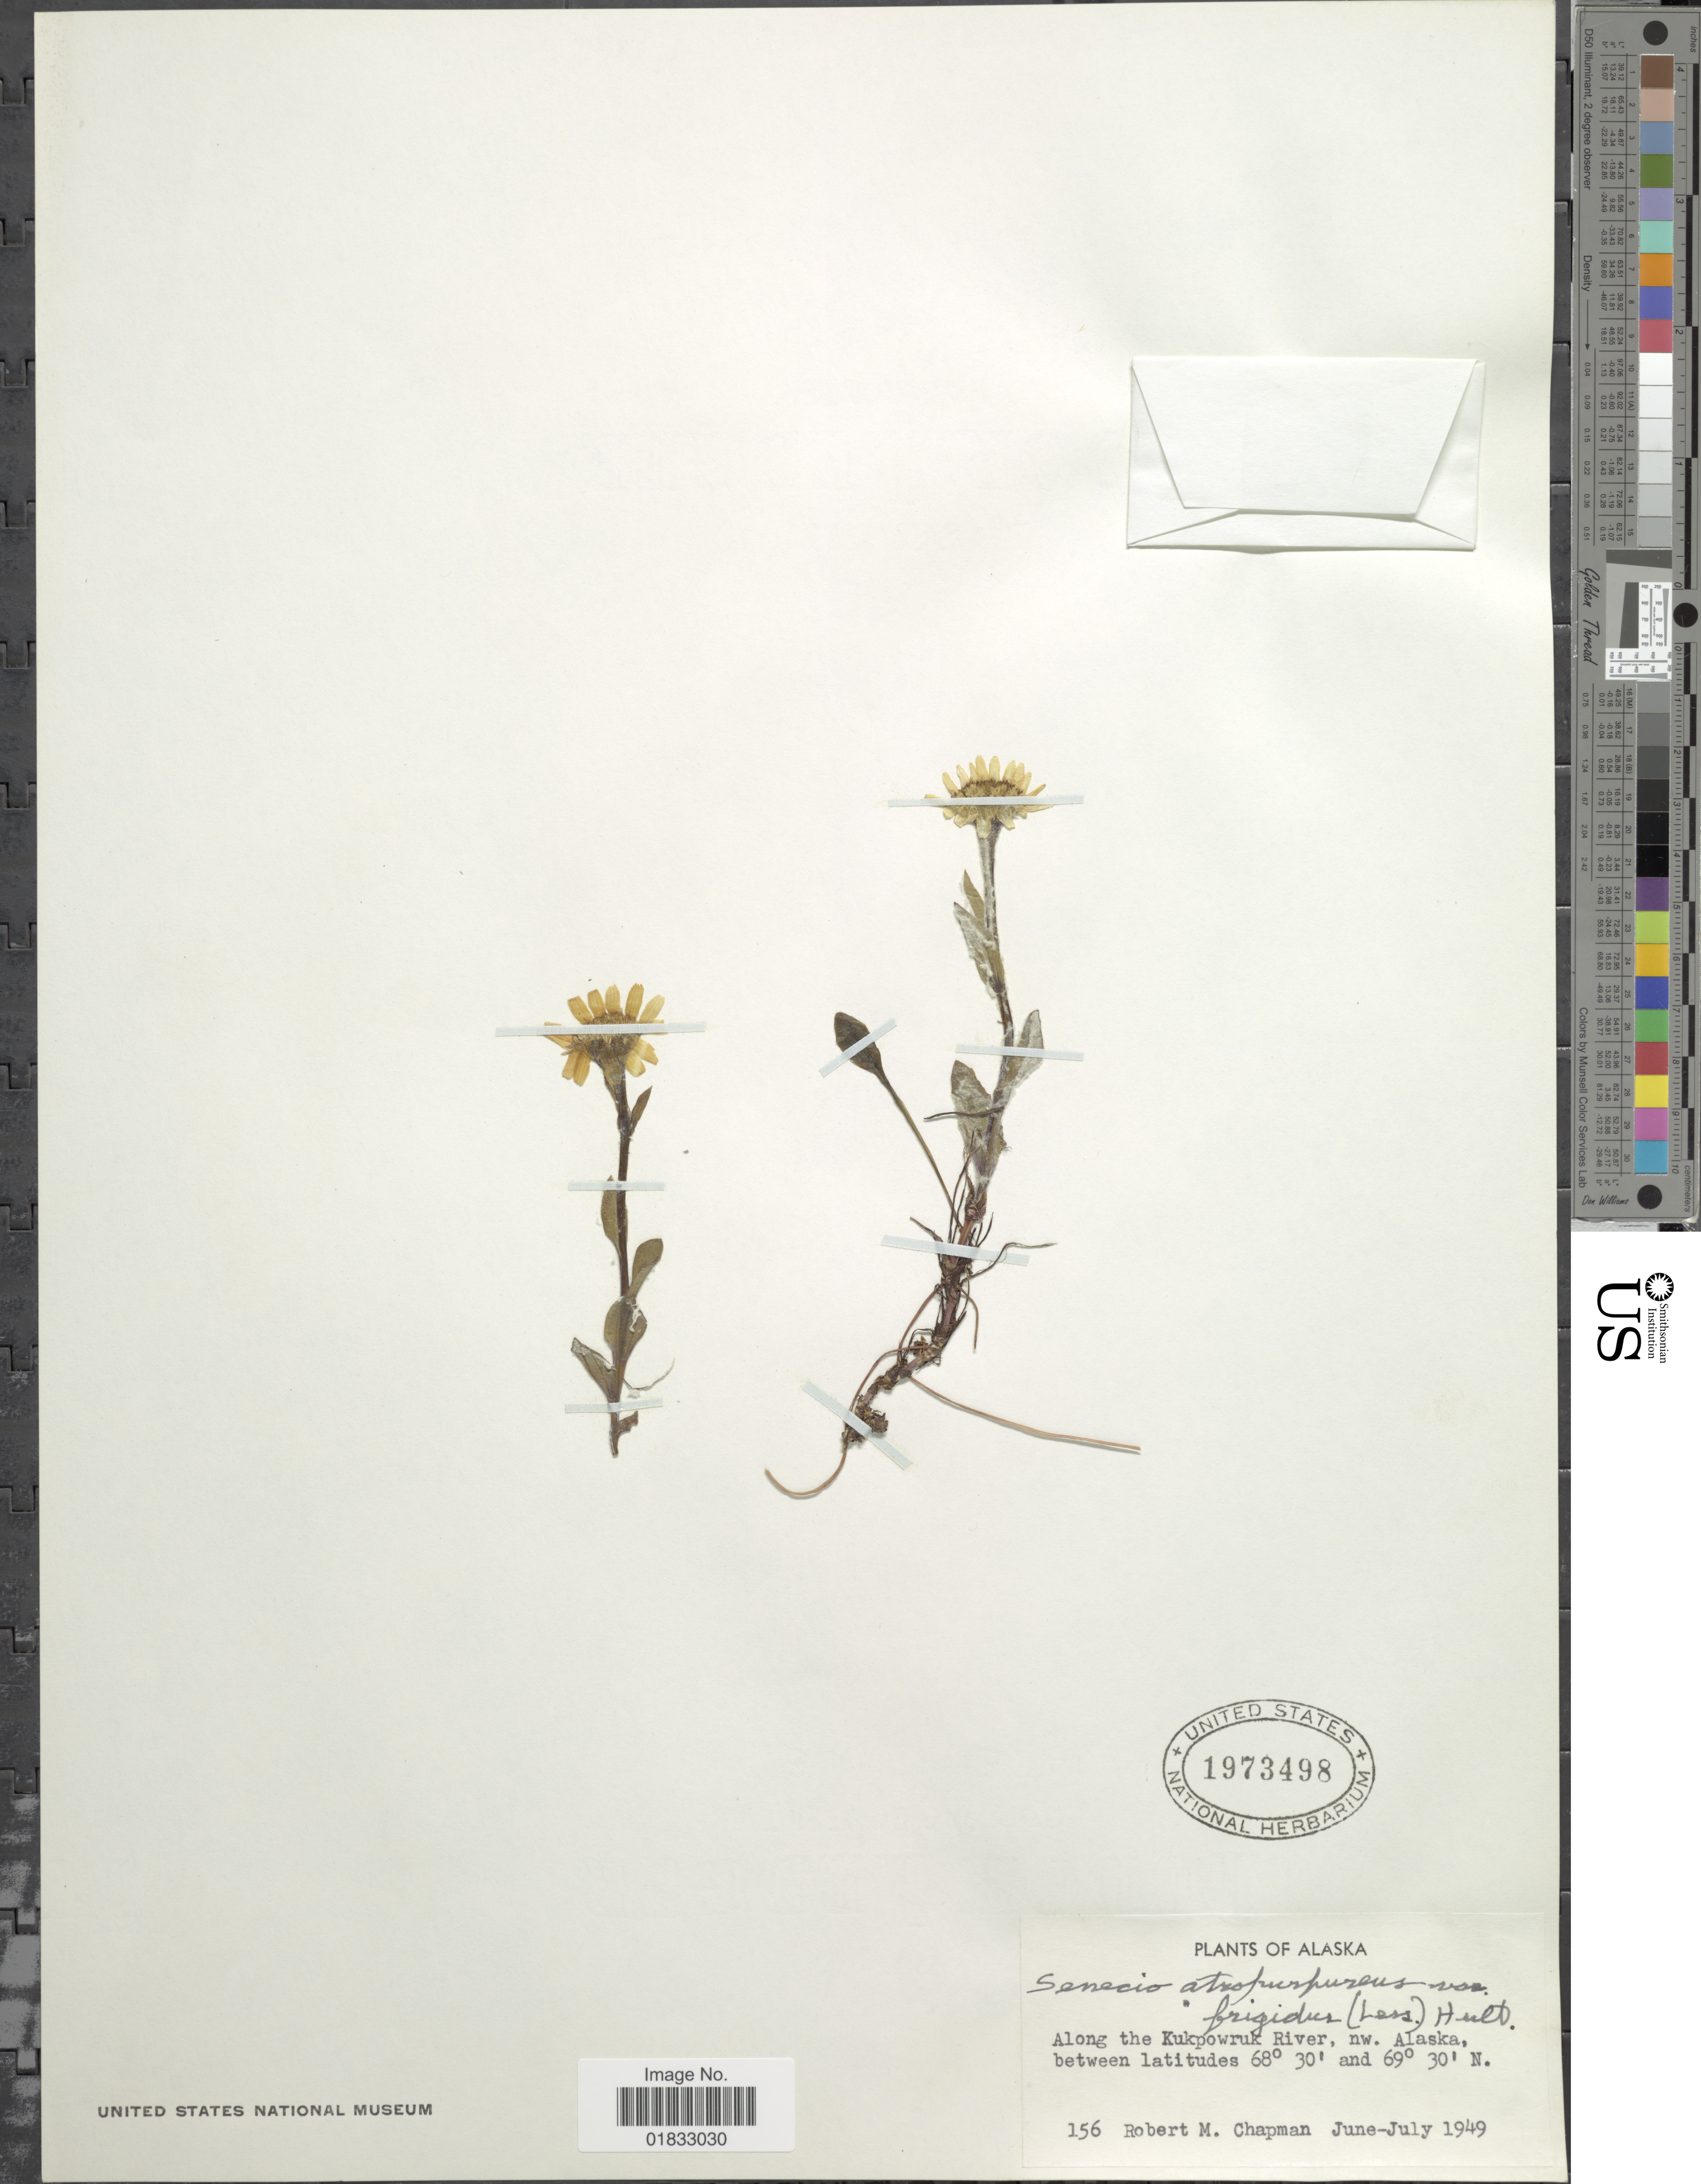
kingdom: Plantae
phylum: Tracheophyta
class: Magnoliopsida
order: Asterales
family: Asteraceae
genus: Tephroseris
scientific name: Tephroseris frigida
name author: (Richardson) Holub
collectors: R. M. Chapman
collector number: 156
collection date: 1949-06/1949-07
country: United States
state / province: Alaska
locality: Along the Kukpowruk River, nw. Alaska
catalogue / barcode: US 1973498